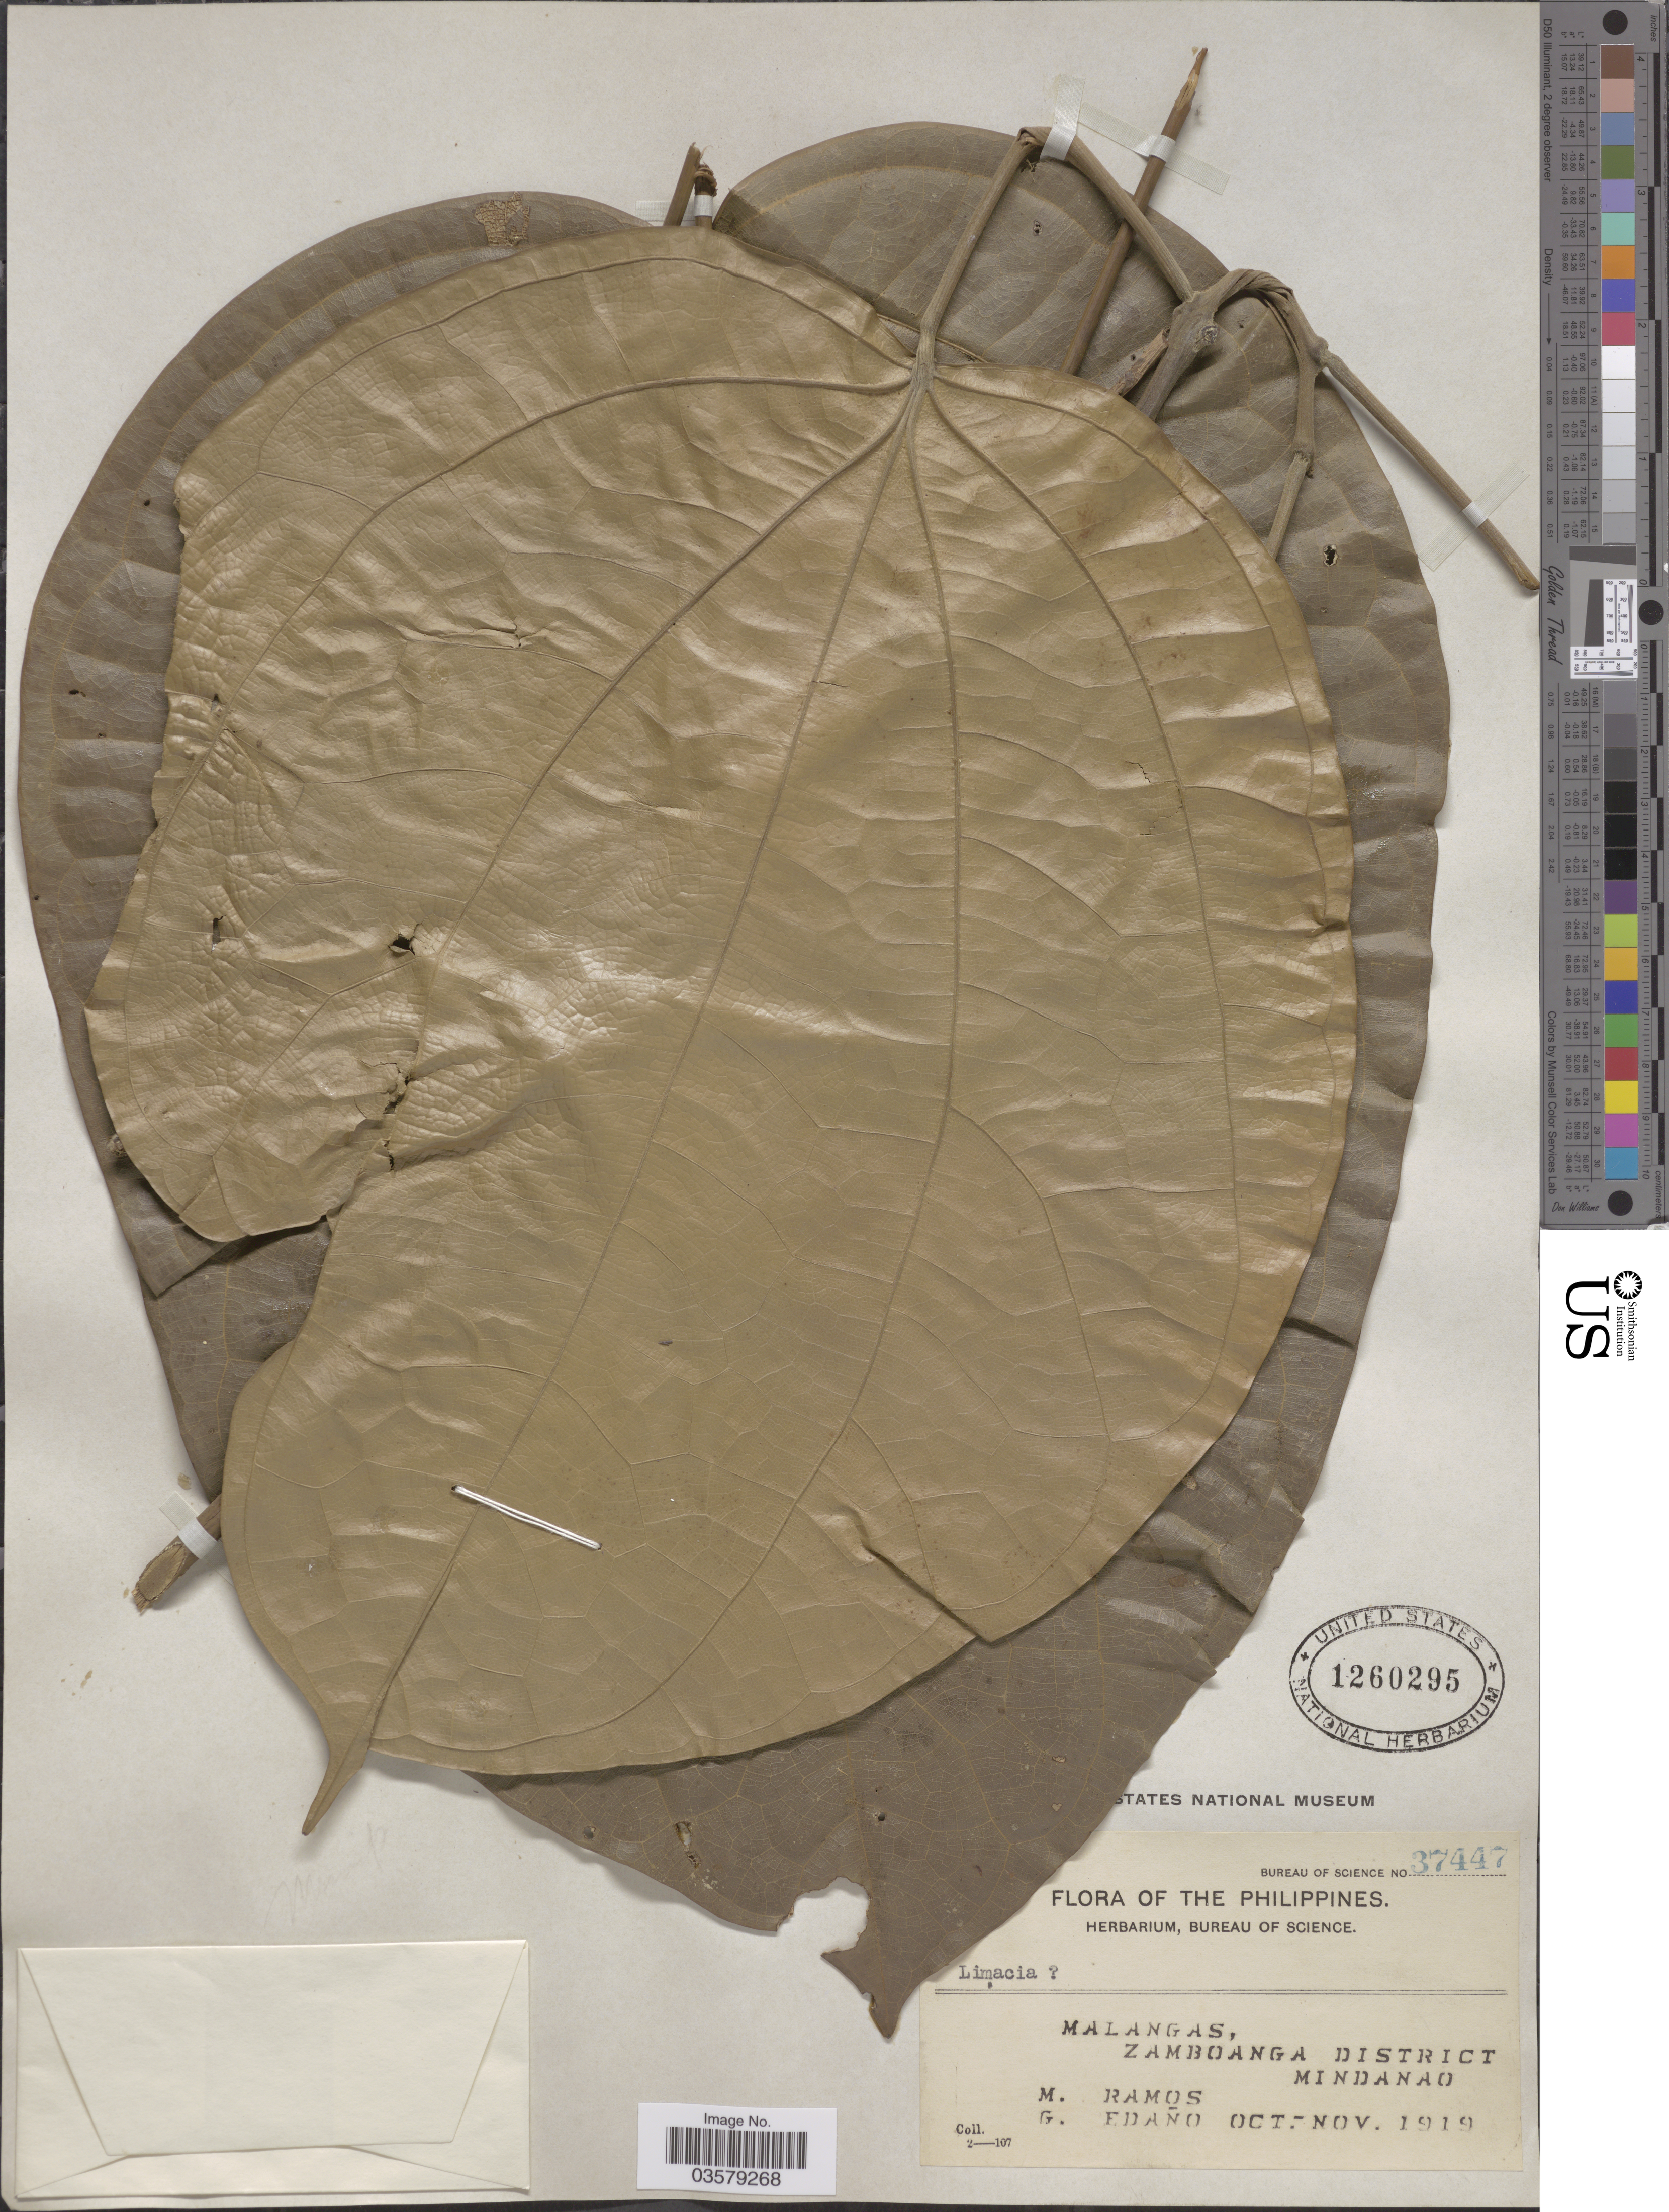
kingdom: Plantae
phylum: Tracheophyta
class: Magnoliopsida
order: Ranunculales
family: Menispermaceae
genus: Limacia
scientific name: Limacia sp.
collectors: M. Ramos & G. Edaño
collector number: Bureau of Science 37447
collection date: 1919-10/1919-11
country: Philippines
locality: Malangas, Zamboanga District, Mindanao.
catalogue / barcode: US 1260295